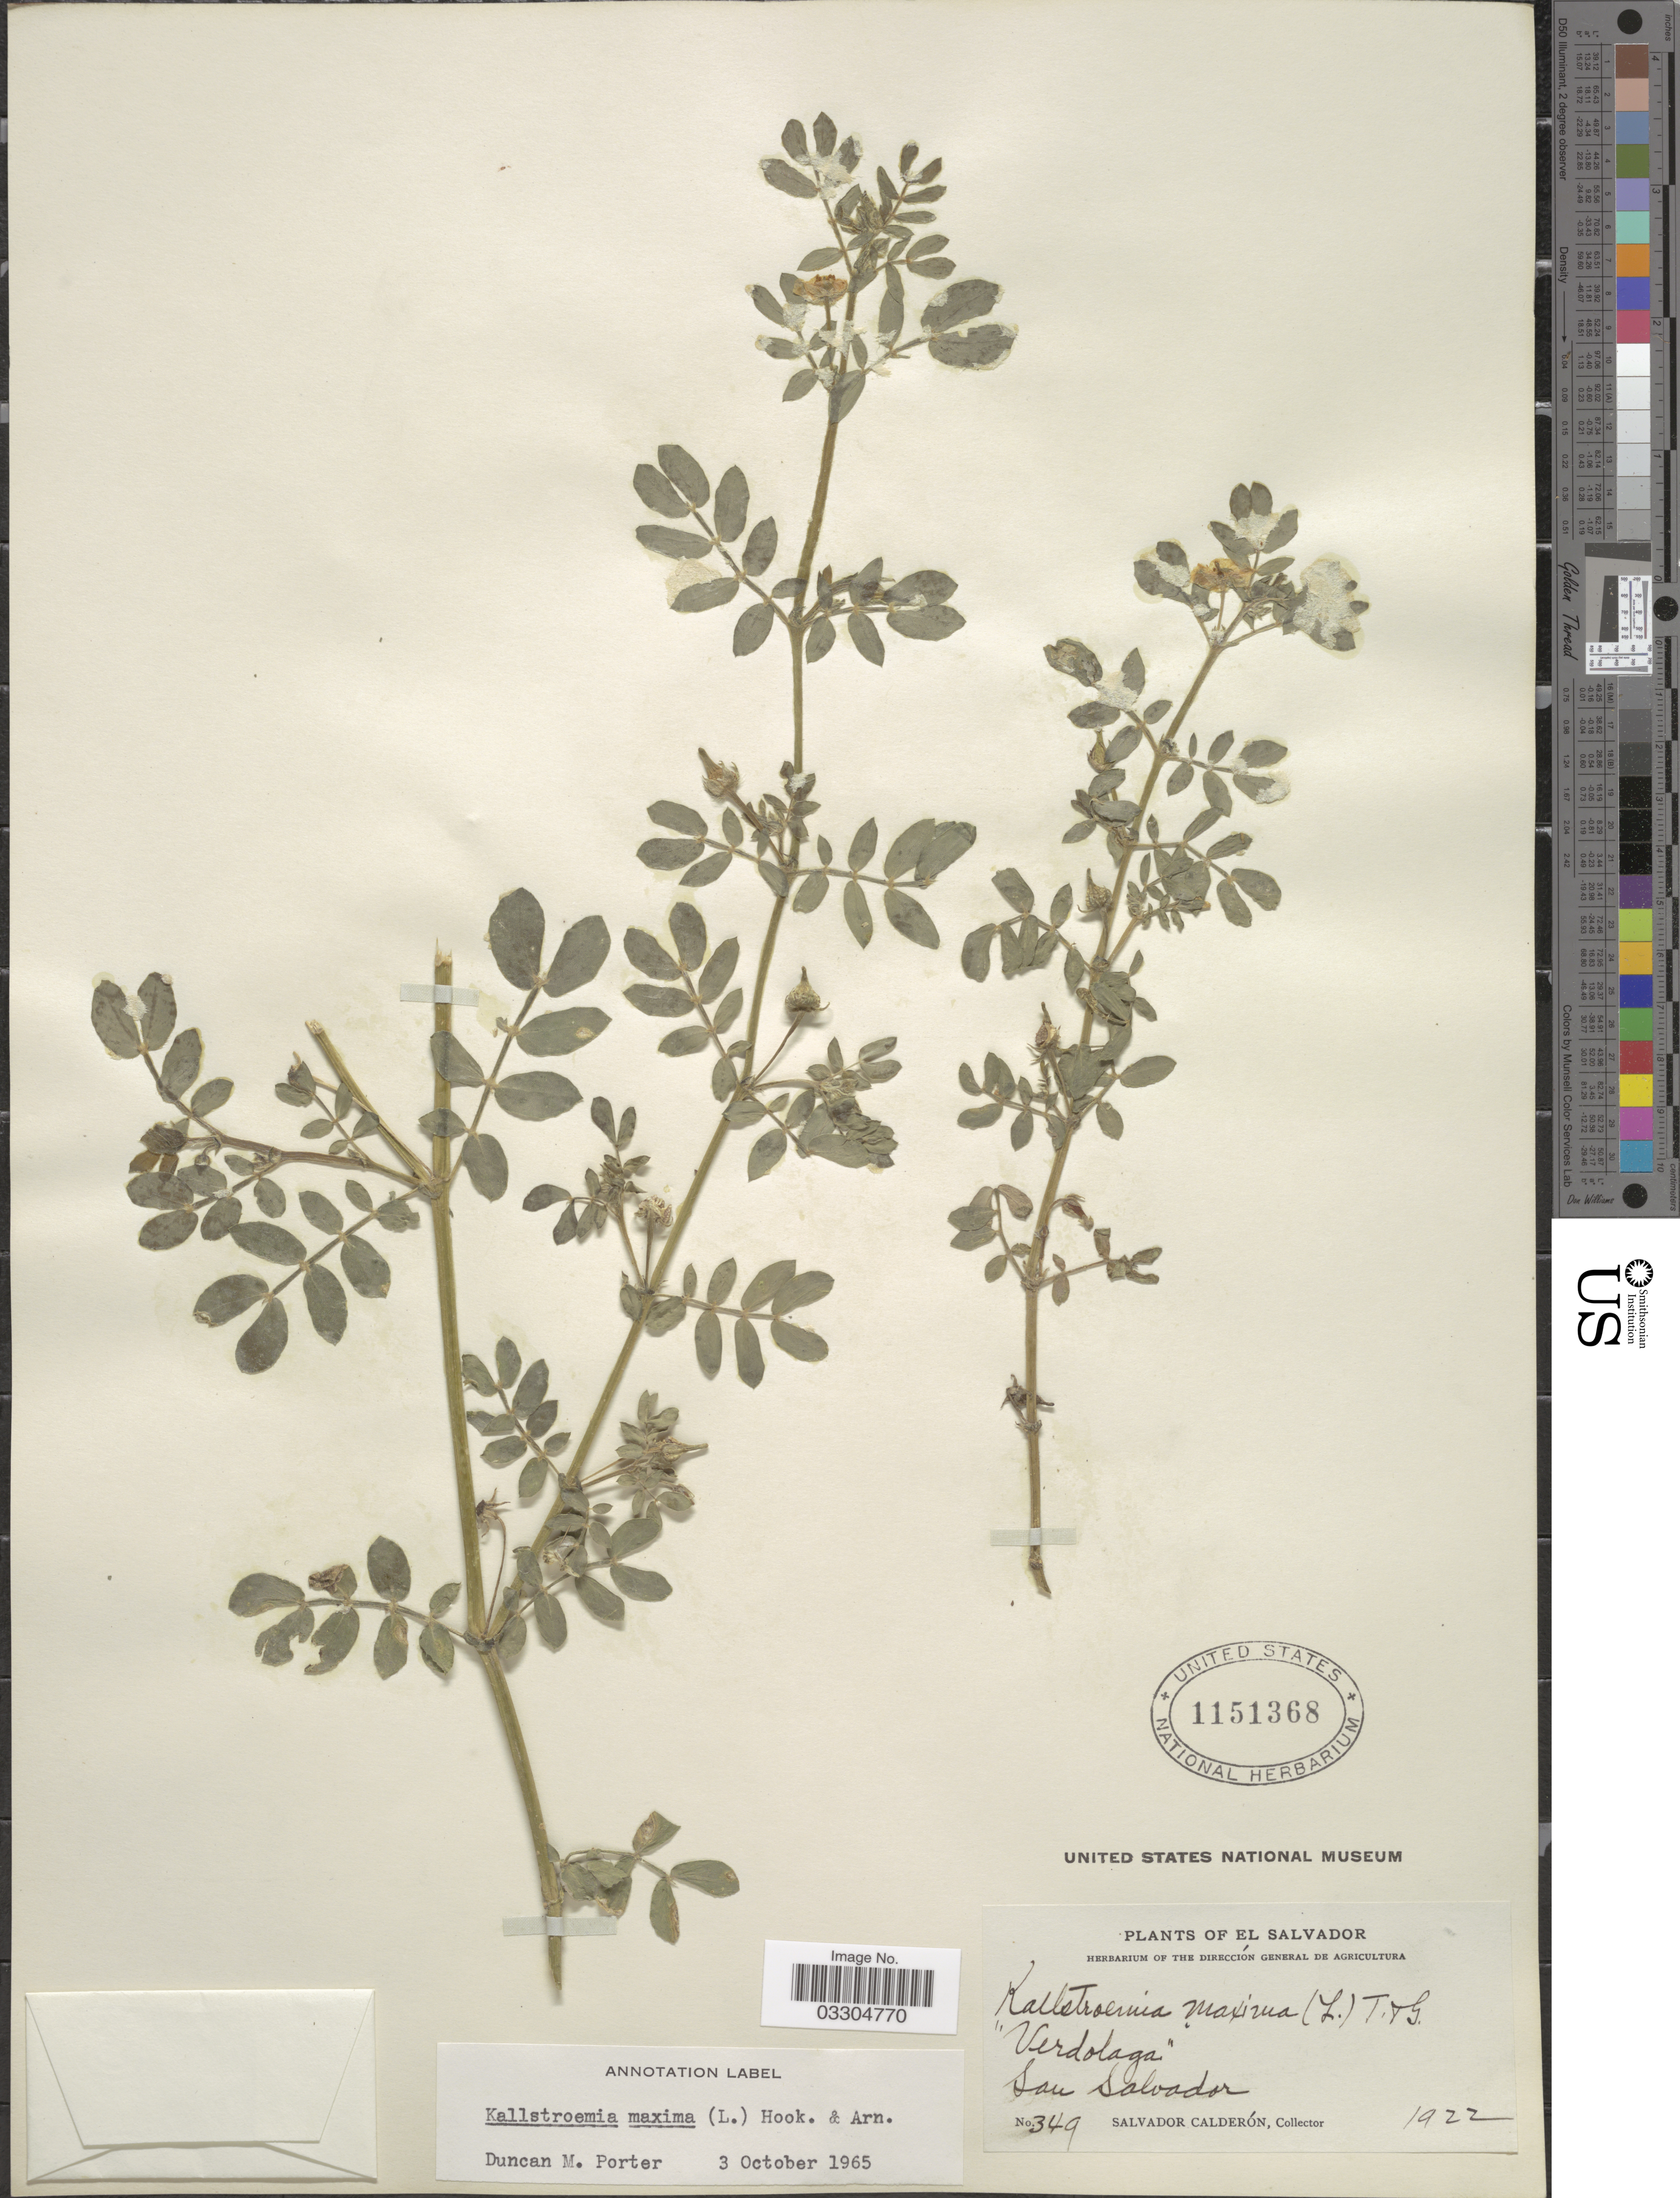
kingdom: Plantae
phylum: Tracheophyta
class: Magnoliopsida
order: Zygophyllales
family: Zygophyllaceae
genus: Kallstroemia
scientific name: Kallstroemia maxima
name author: (L.) Hook. & Arn.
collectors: S. Calderón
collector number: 349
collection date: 1922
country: El Salvador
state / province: San Salvador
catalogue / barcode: US 1151368